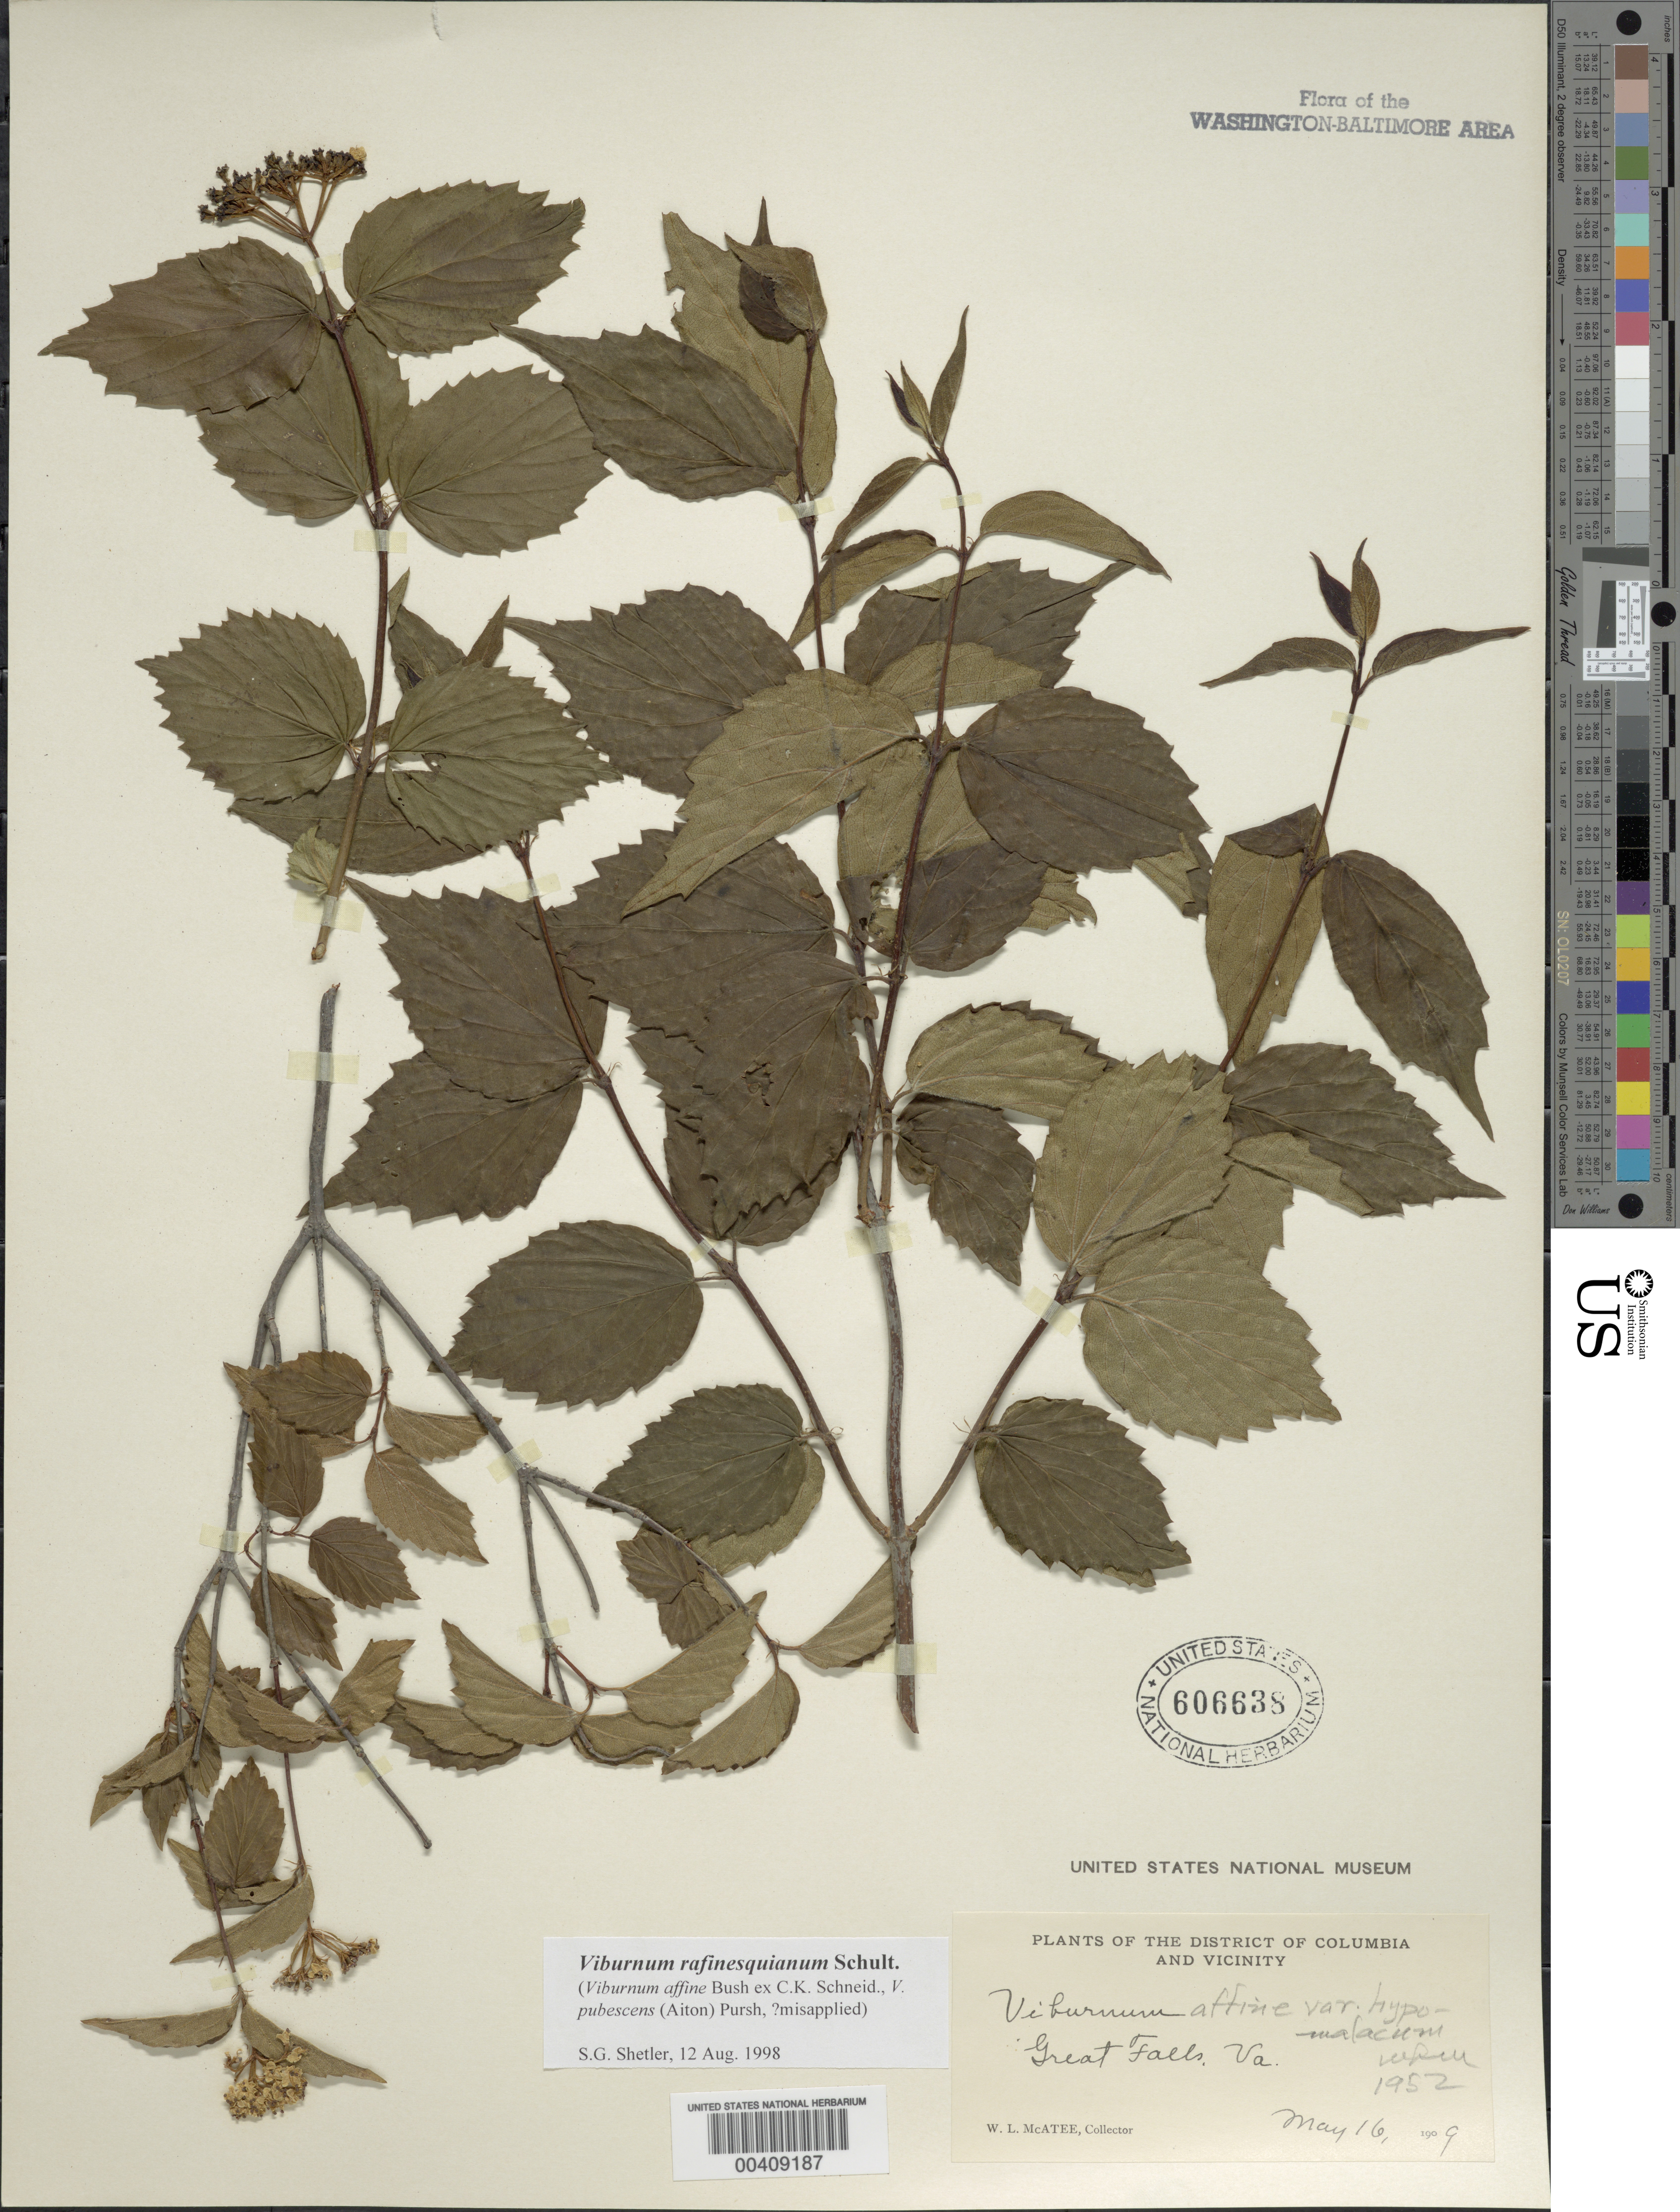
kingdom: Plantae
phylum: Tracheophyta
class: Magnoliopsida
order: Dipsacales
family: Viburnaceae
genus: Viburnum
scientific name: Viburnum rafinesqueanum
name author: Schult.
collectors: W. McAtee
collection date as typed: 16 May 1909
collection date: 1909-05-16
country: United States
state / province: Virginia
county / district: Fairfax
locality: Great Falls C. & O. Canal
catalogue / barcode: US 606638